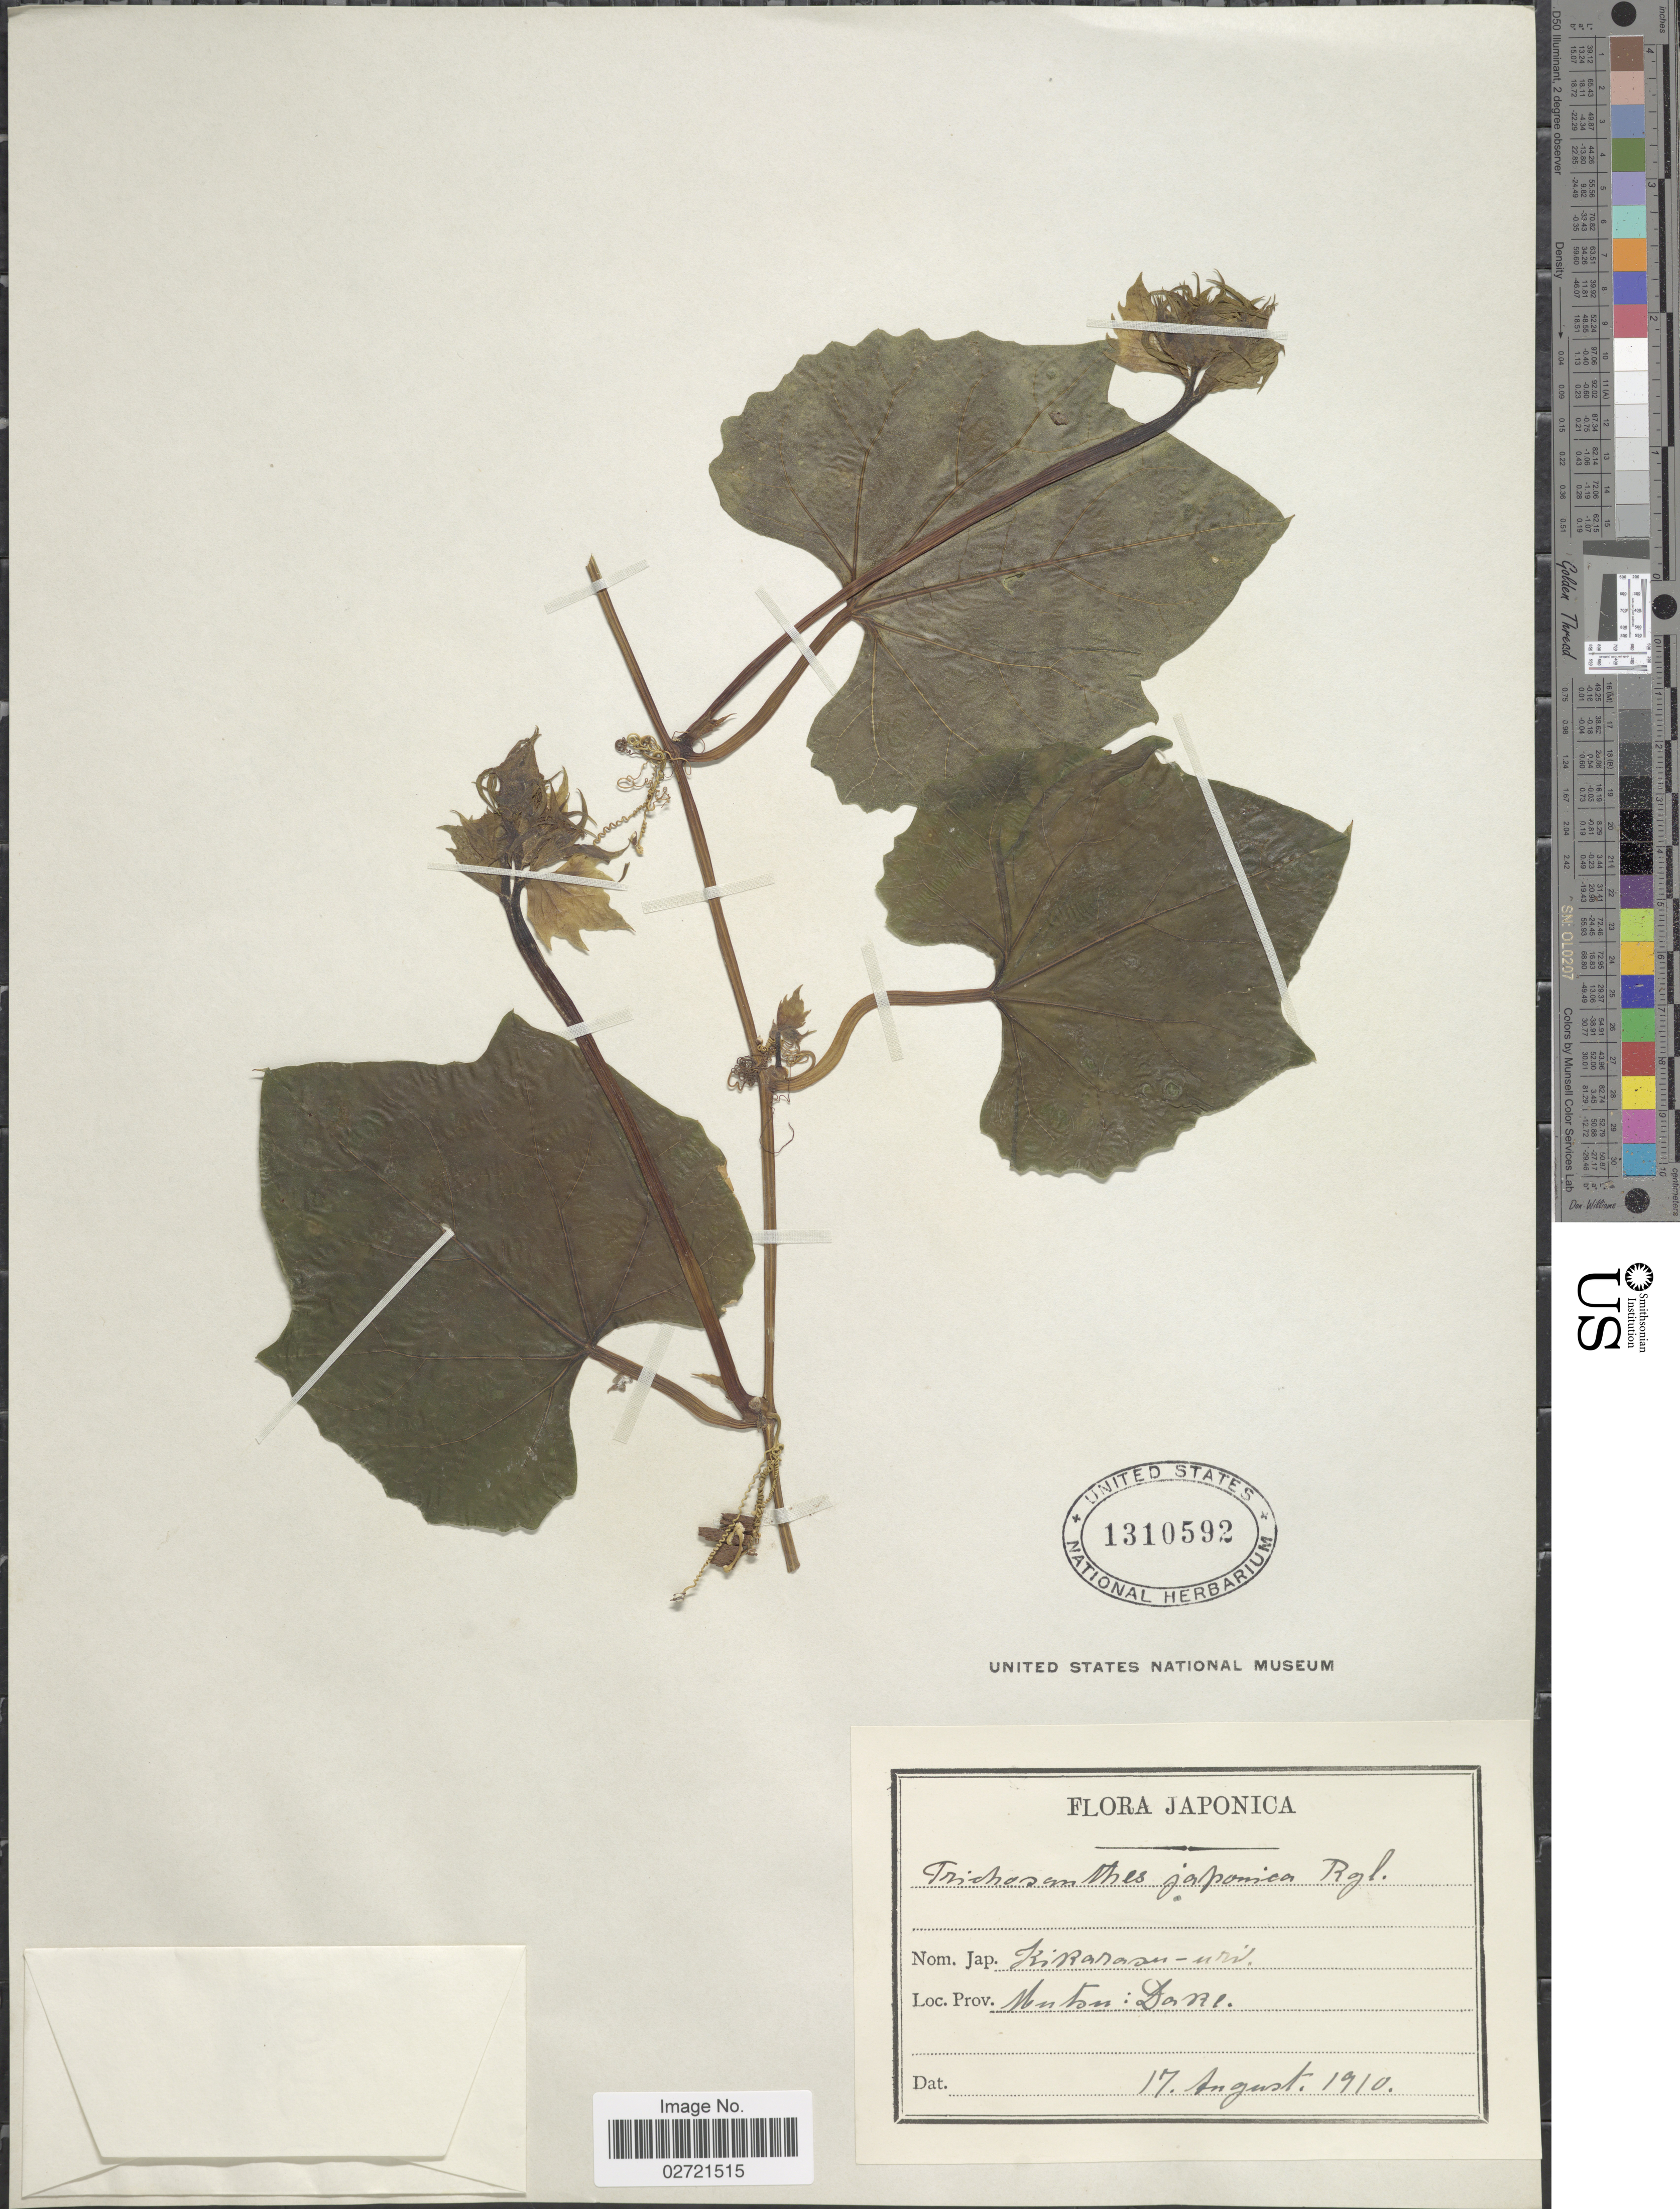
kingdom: Plantae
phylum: Tracheophyta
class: Magnoliopsida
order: Cucurbitales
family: Cucurbitaceae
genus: Trichosanthes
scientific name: Trichosanthes japonica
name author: Regel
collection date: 1910-08-17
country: Japan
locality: Japonica, Mustu: Dare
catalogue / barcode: US 1310592